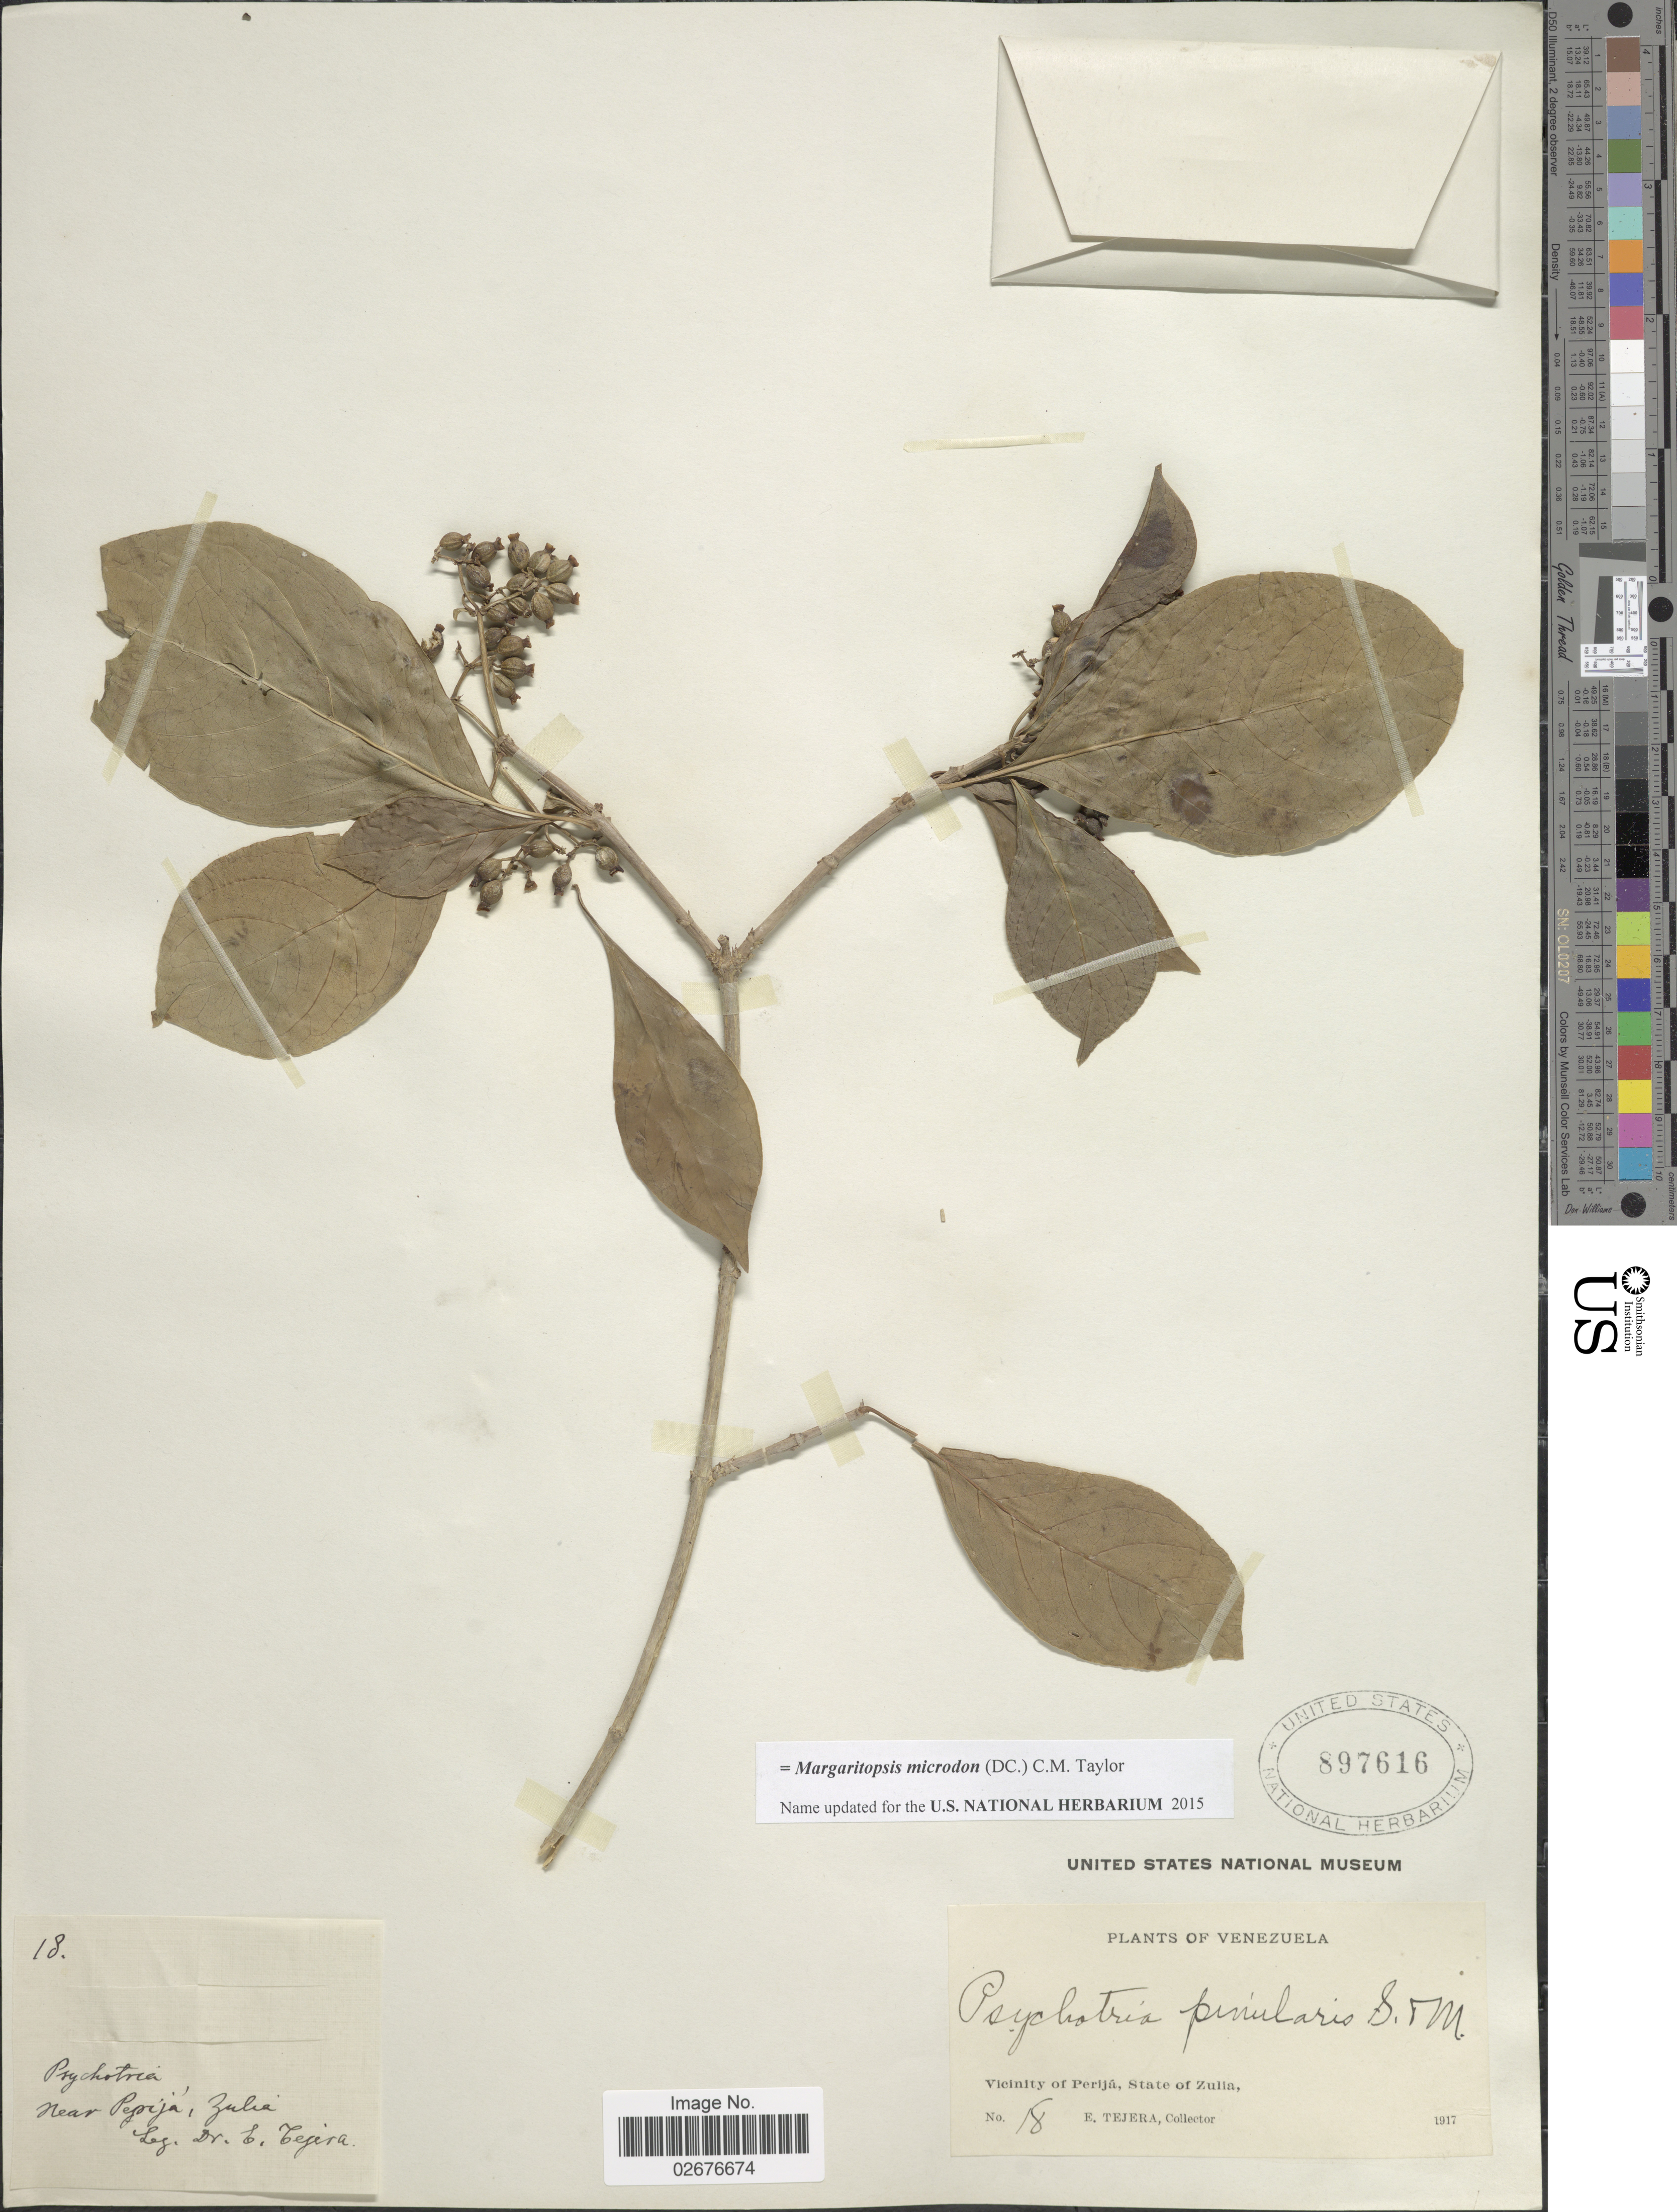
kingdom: Plantae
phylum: Tracheophyta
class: Magnoliopsida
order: Gentianales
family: Rubiaceae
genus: Margaritopsis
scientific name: Margaritopsis microdon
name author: (DC.) C.M. Taylor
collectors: E. Tejera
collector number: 18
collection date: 1917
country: Venezuela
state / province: Zulia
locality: Near Perijá, Vicinity of Perijá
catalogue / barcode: US 897616